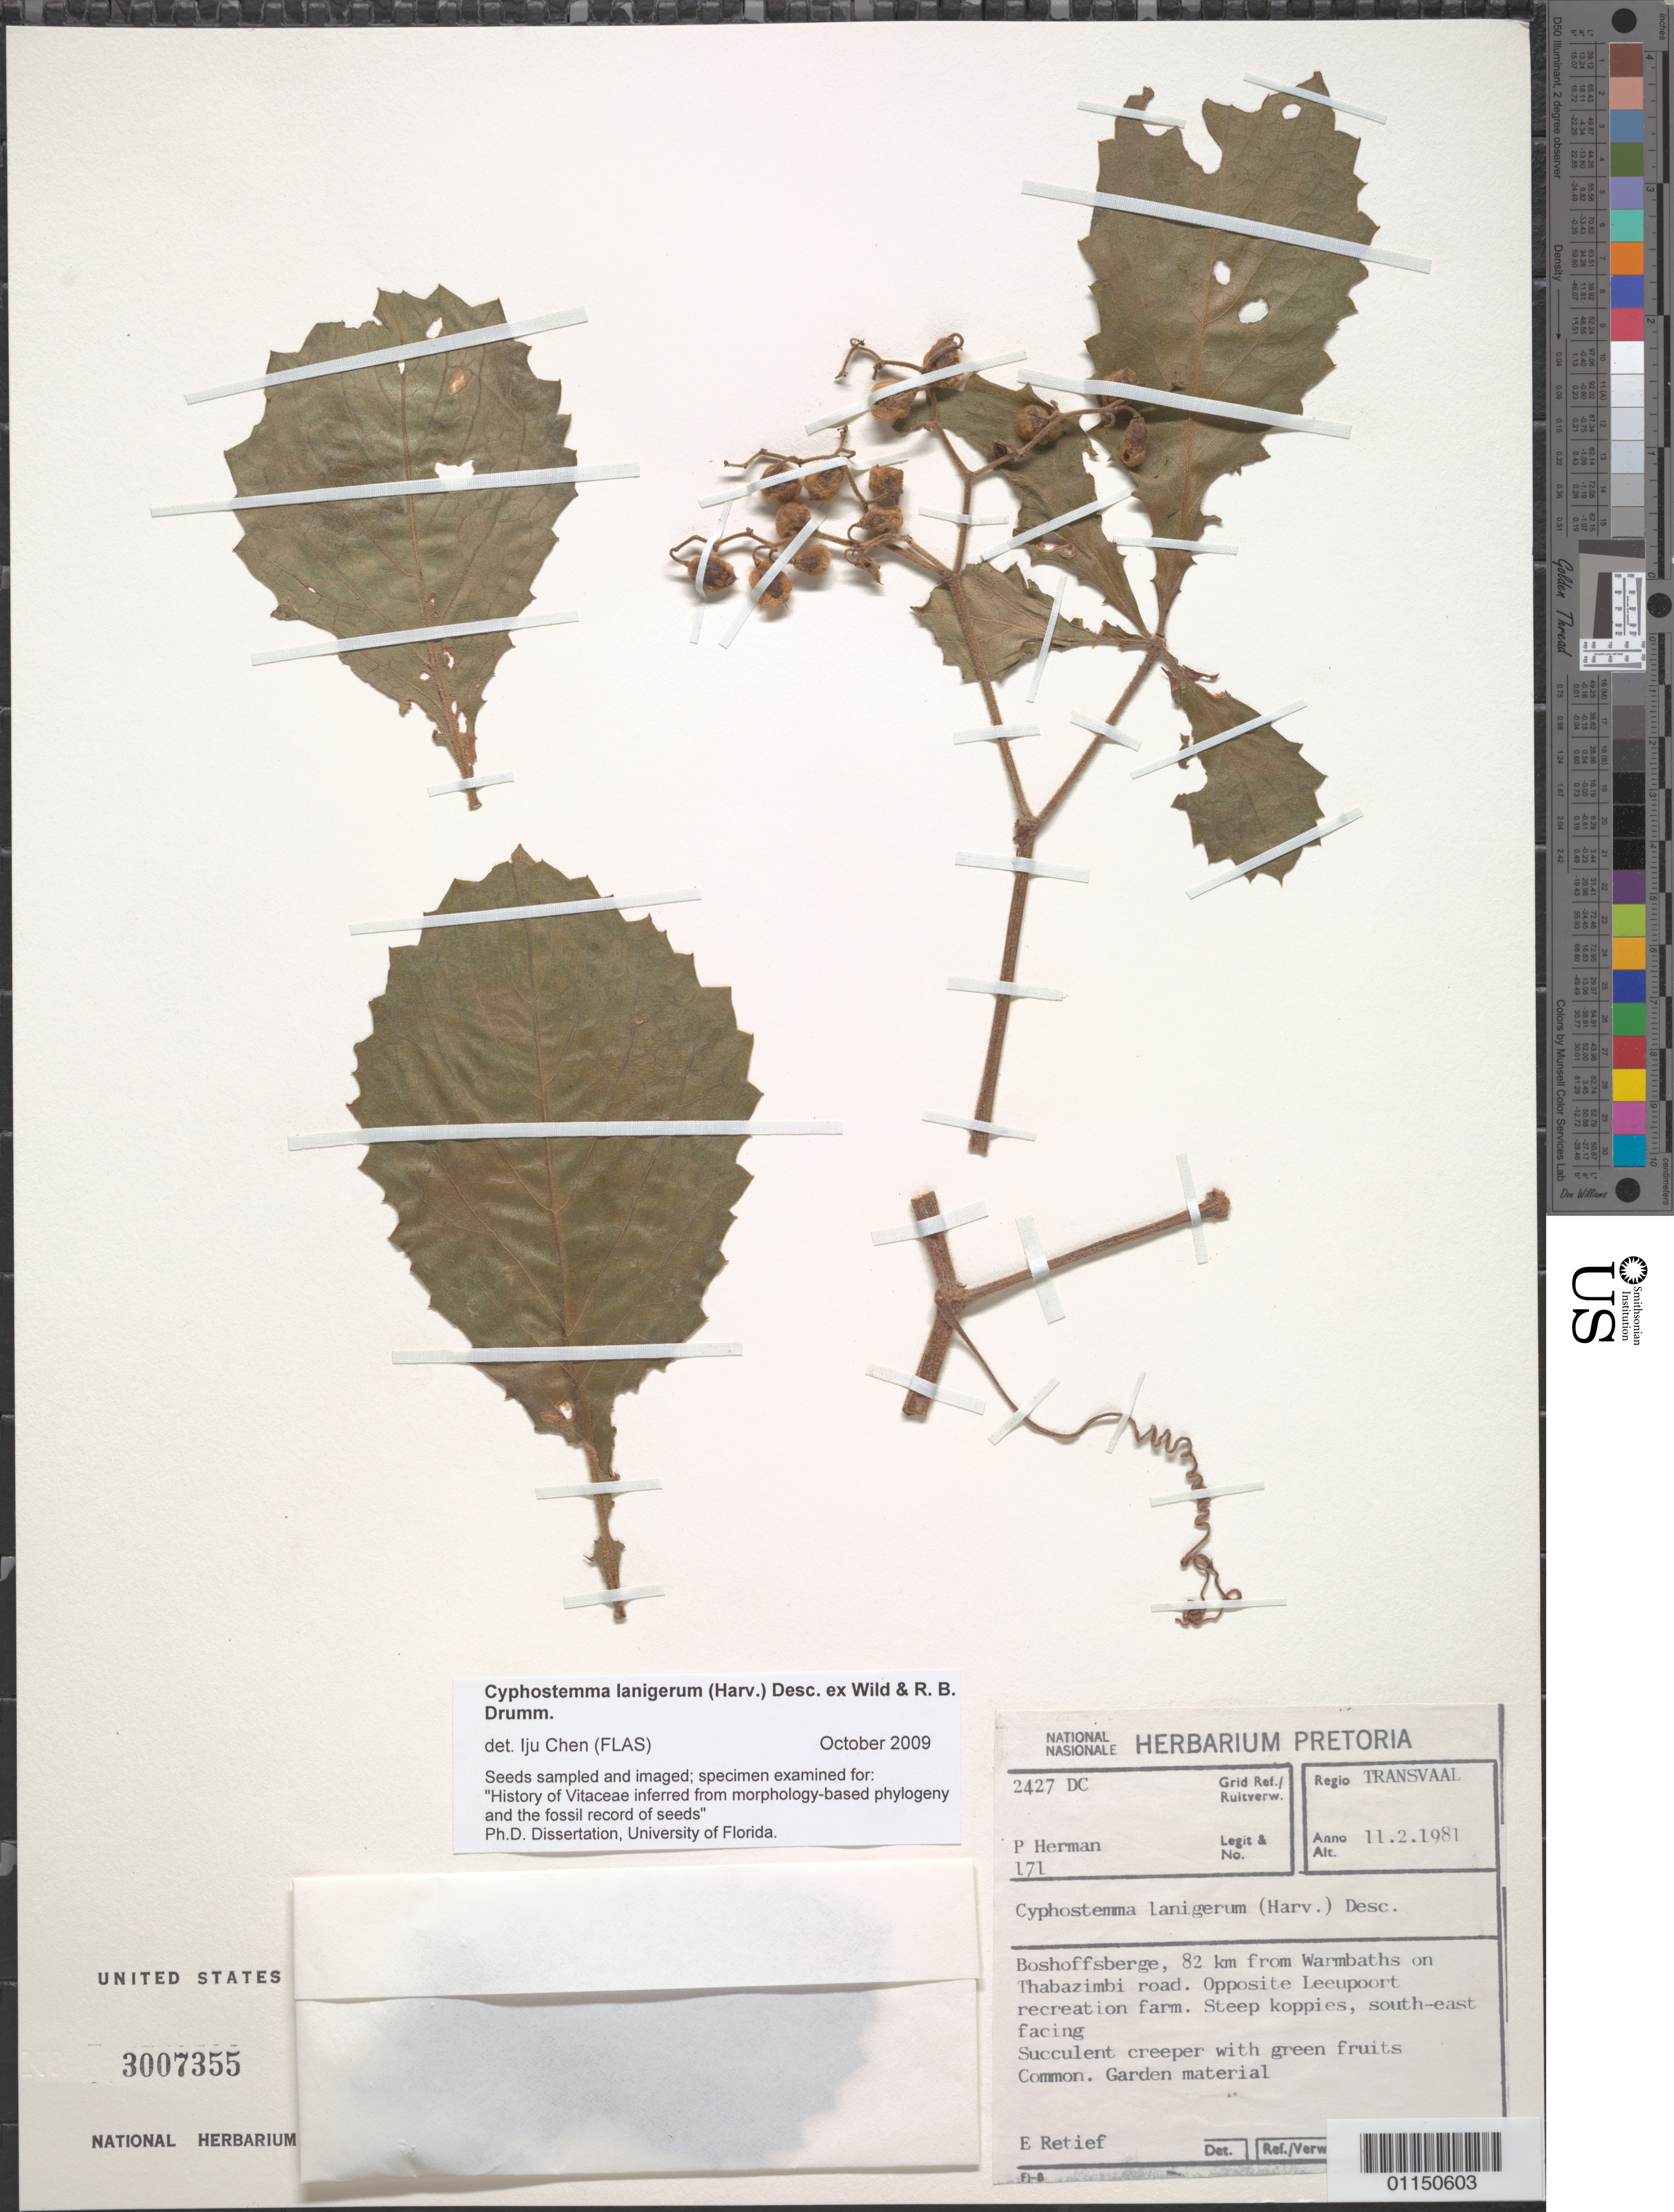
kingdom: Plantae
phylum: Tracheophyta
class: Magnoliopsida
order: Vitales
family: Vitaceae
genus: Cyphostemma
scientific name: Cyphostemma lanigerum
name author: (Harv.) Desc. et al.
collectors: P. Herman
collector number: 2427 DC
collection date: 1981-02-11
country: South Africa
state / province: North West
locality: Pretoria. Transvaal. Boshoffsberge, 82 km from Warmbaths on Thabazimbi Rd.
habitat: Succulent creeper. Common.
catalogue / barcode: US 3007355